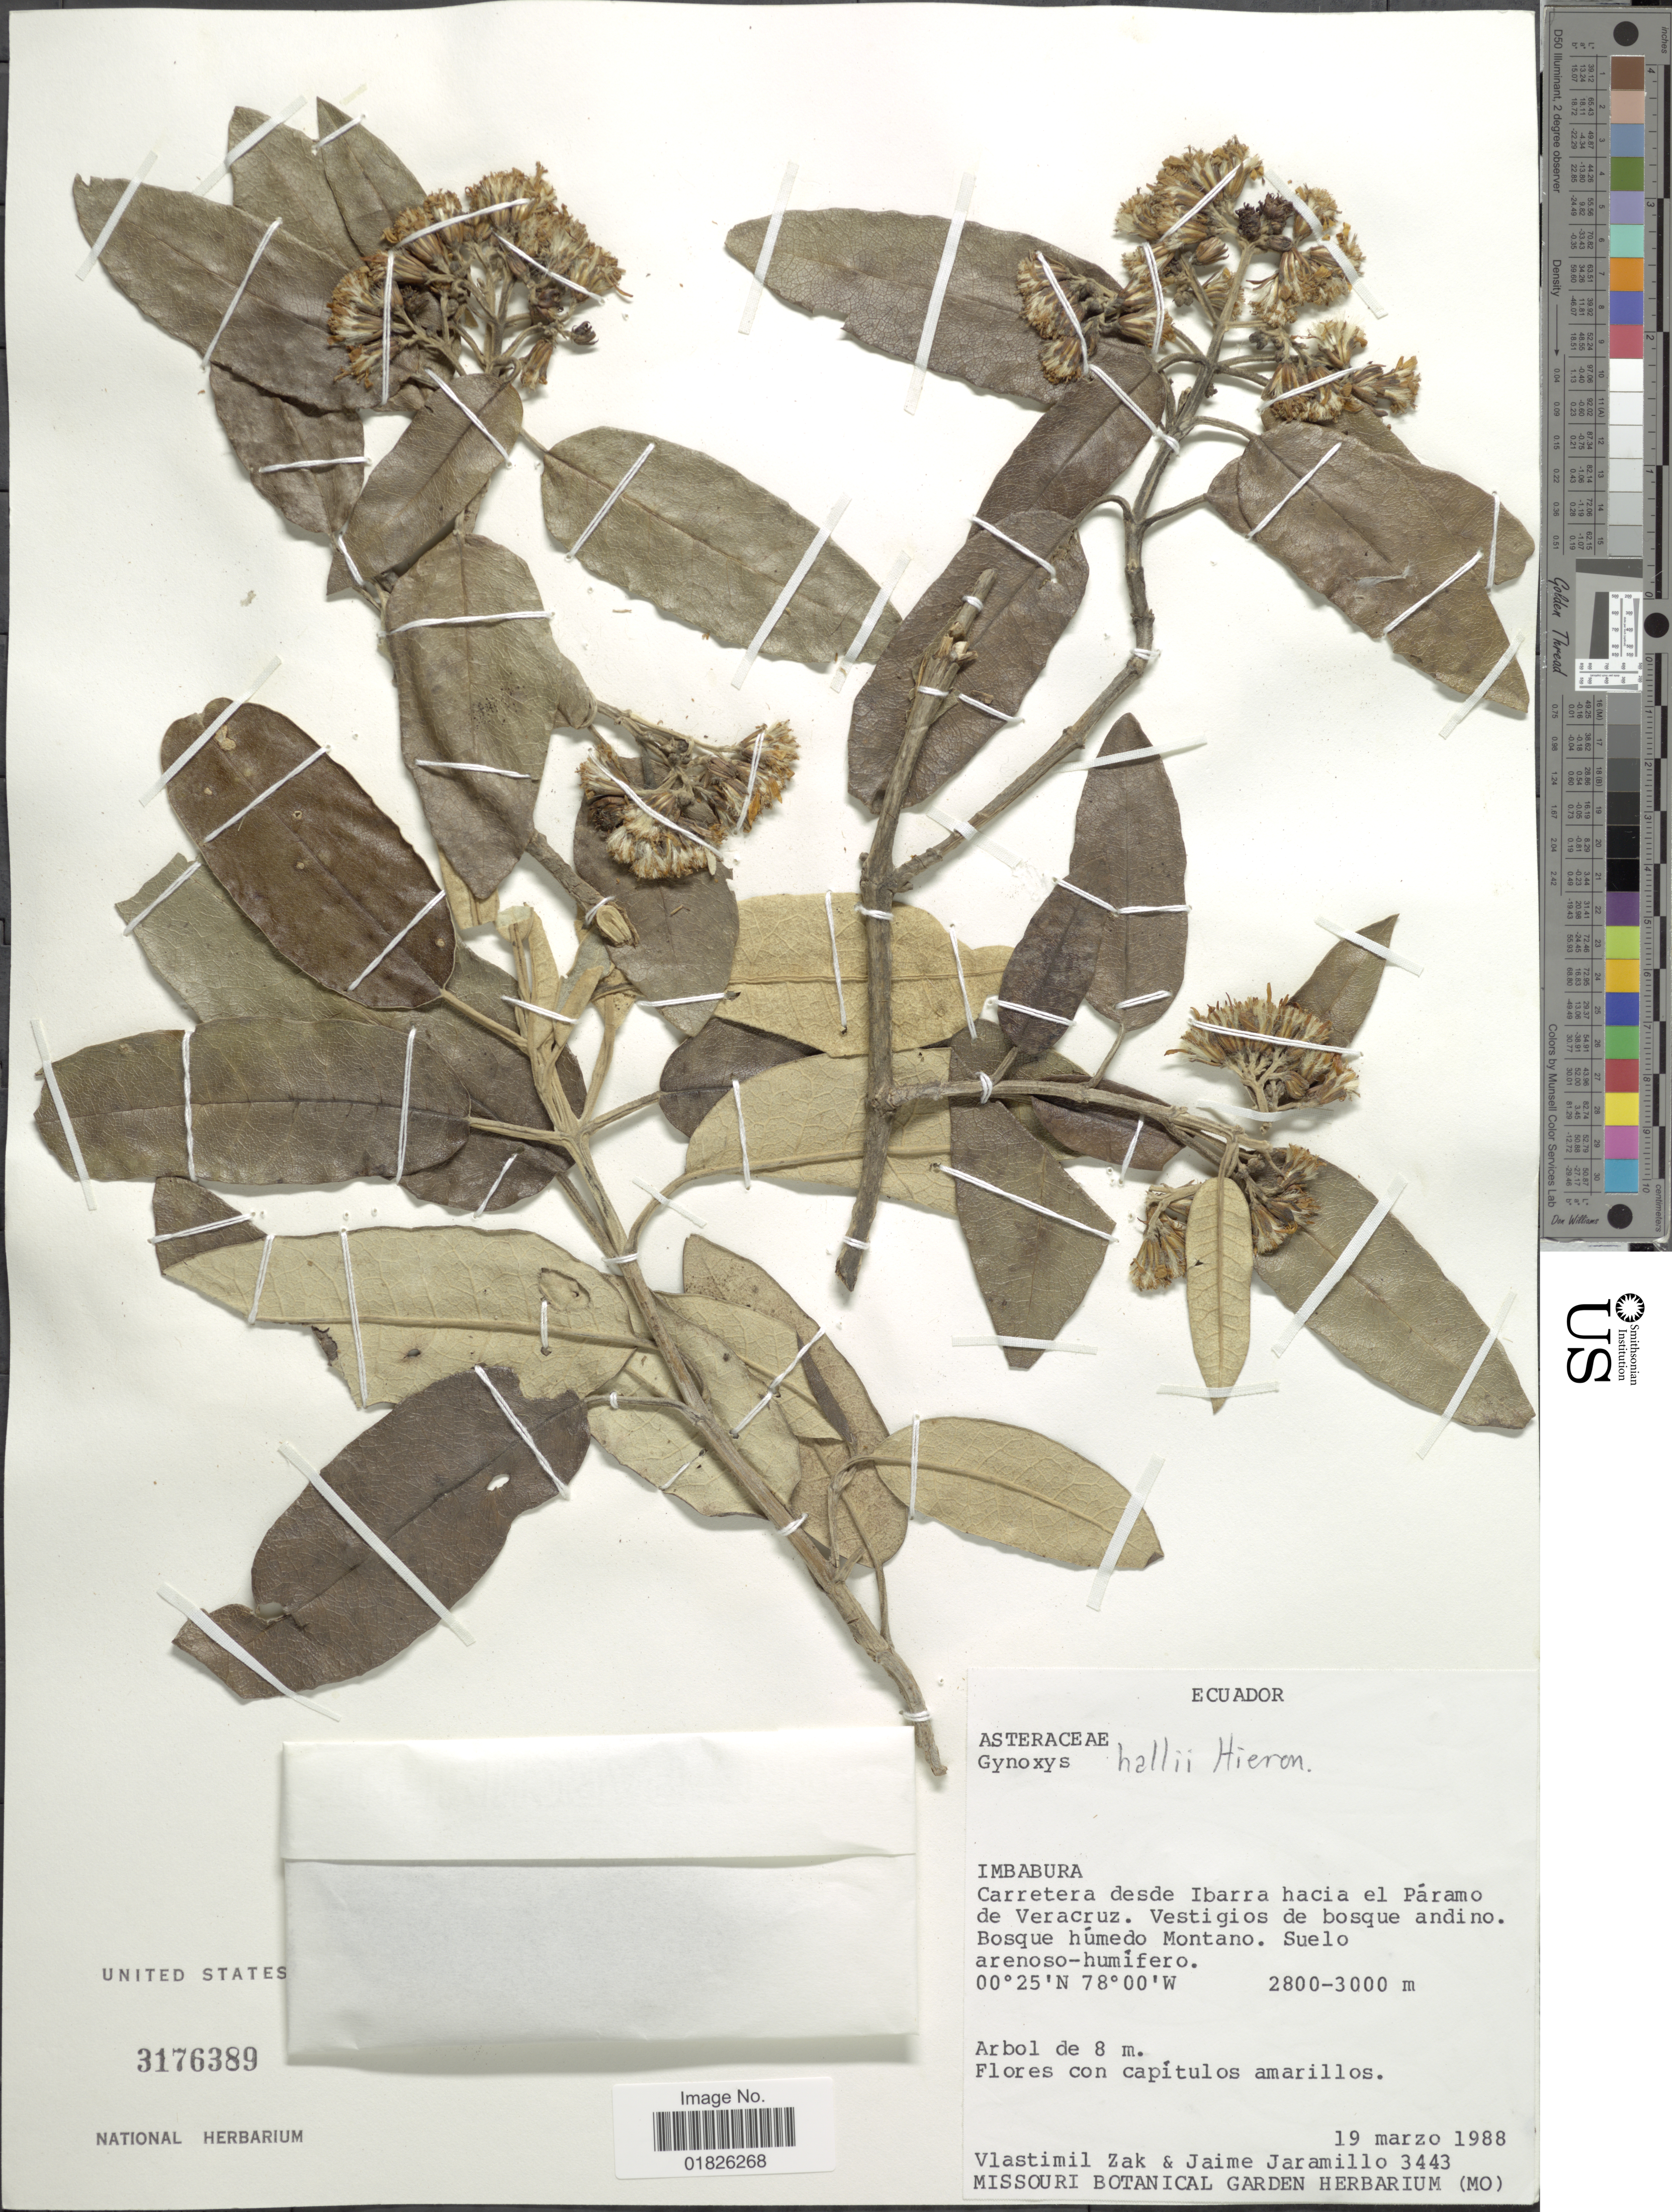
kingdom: Plantae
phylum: Tracheophyta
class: Magnoliopsida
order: Asterales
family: Asteraceae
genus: Gynoxys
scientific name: Gynoxys hallii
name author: Cass.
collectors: V. Zak & J. Jaramillo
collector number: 3443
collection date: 1988-03-19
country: Ecuador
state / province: Imbabura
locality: Carretera desde Ibarra hacia el Paramo de Veracruz.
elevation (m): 2800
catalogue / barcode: US 3176389